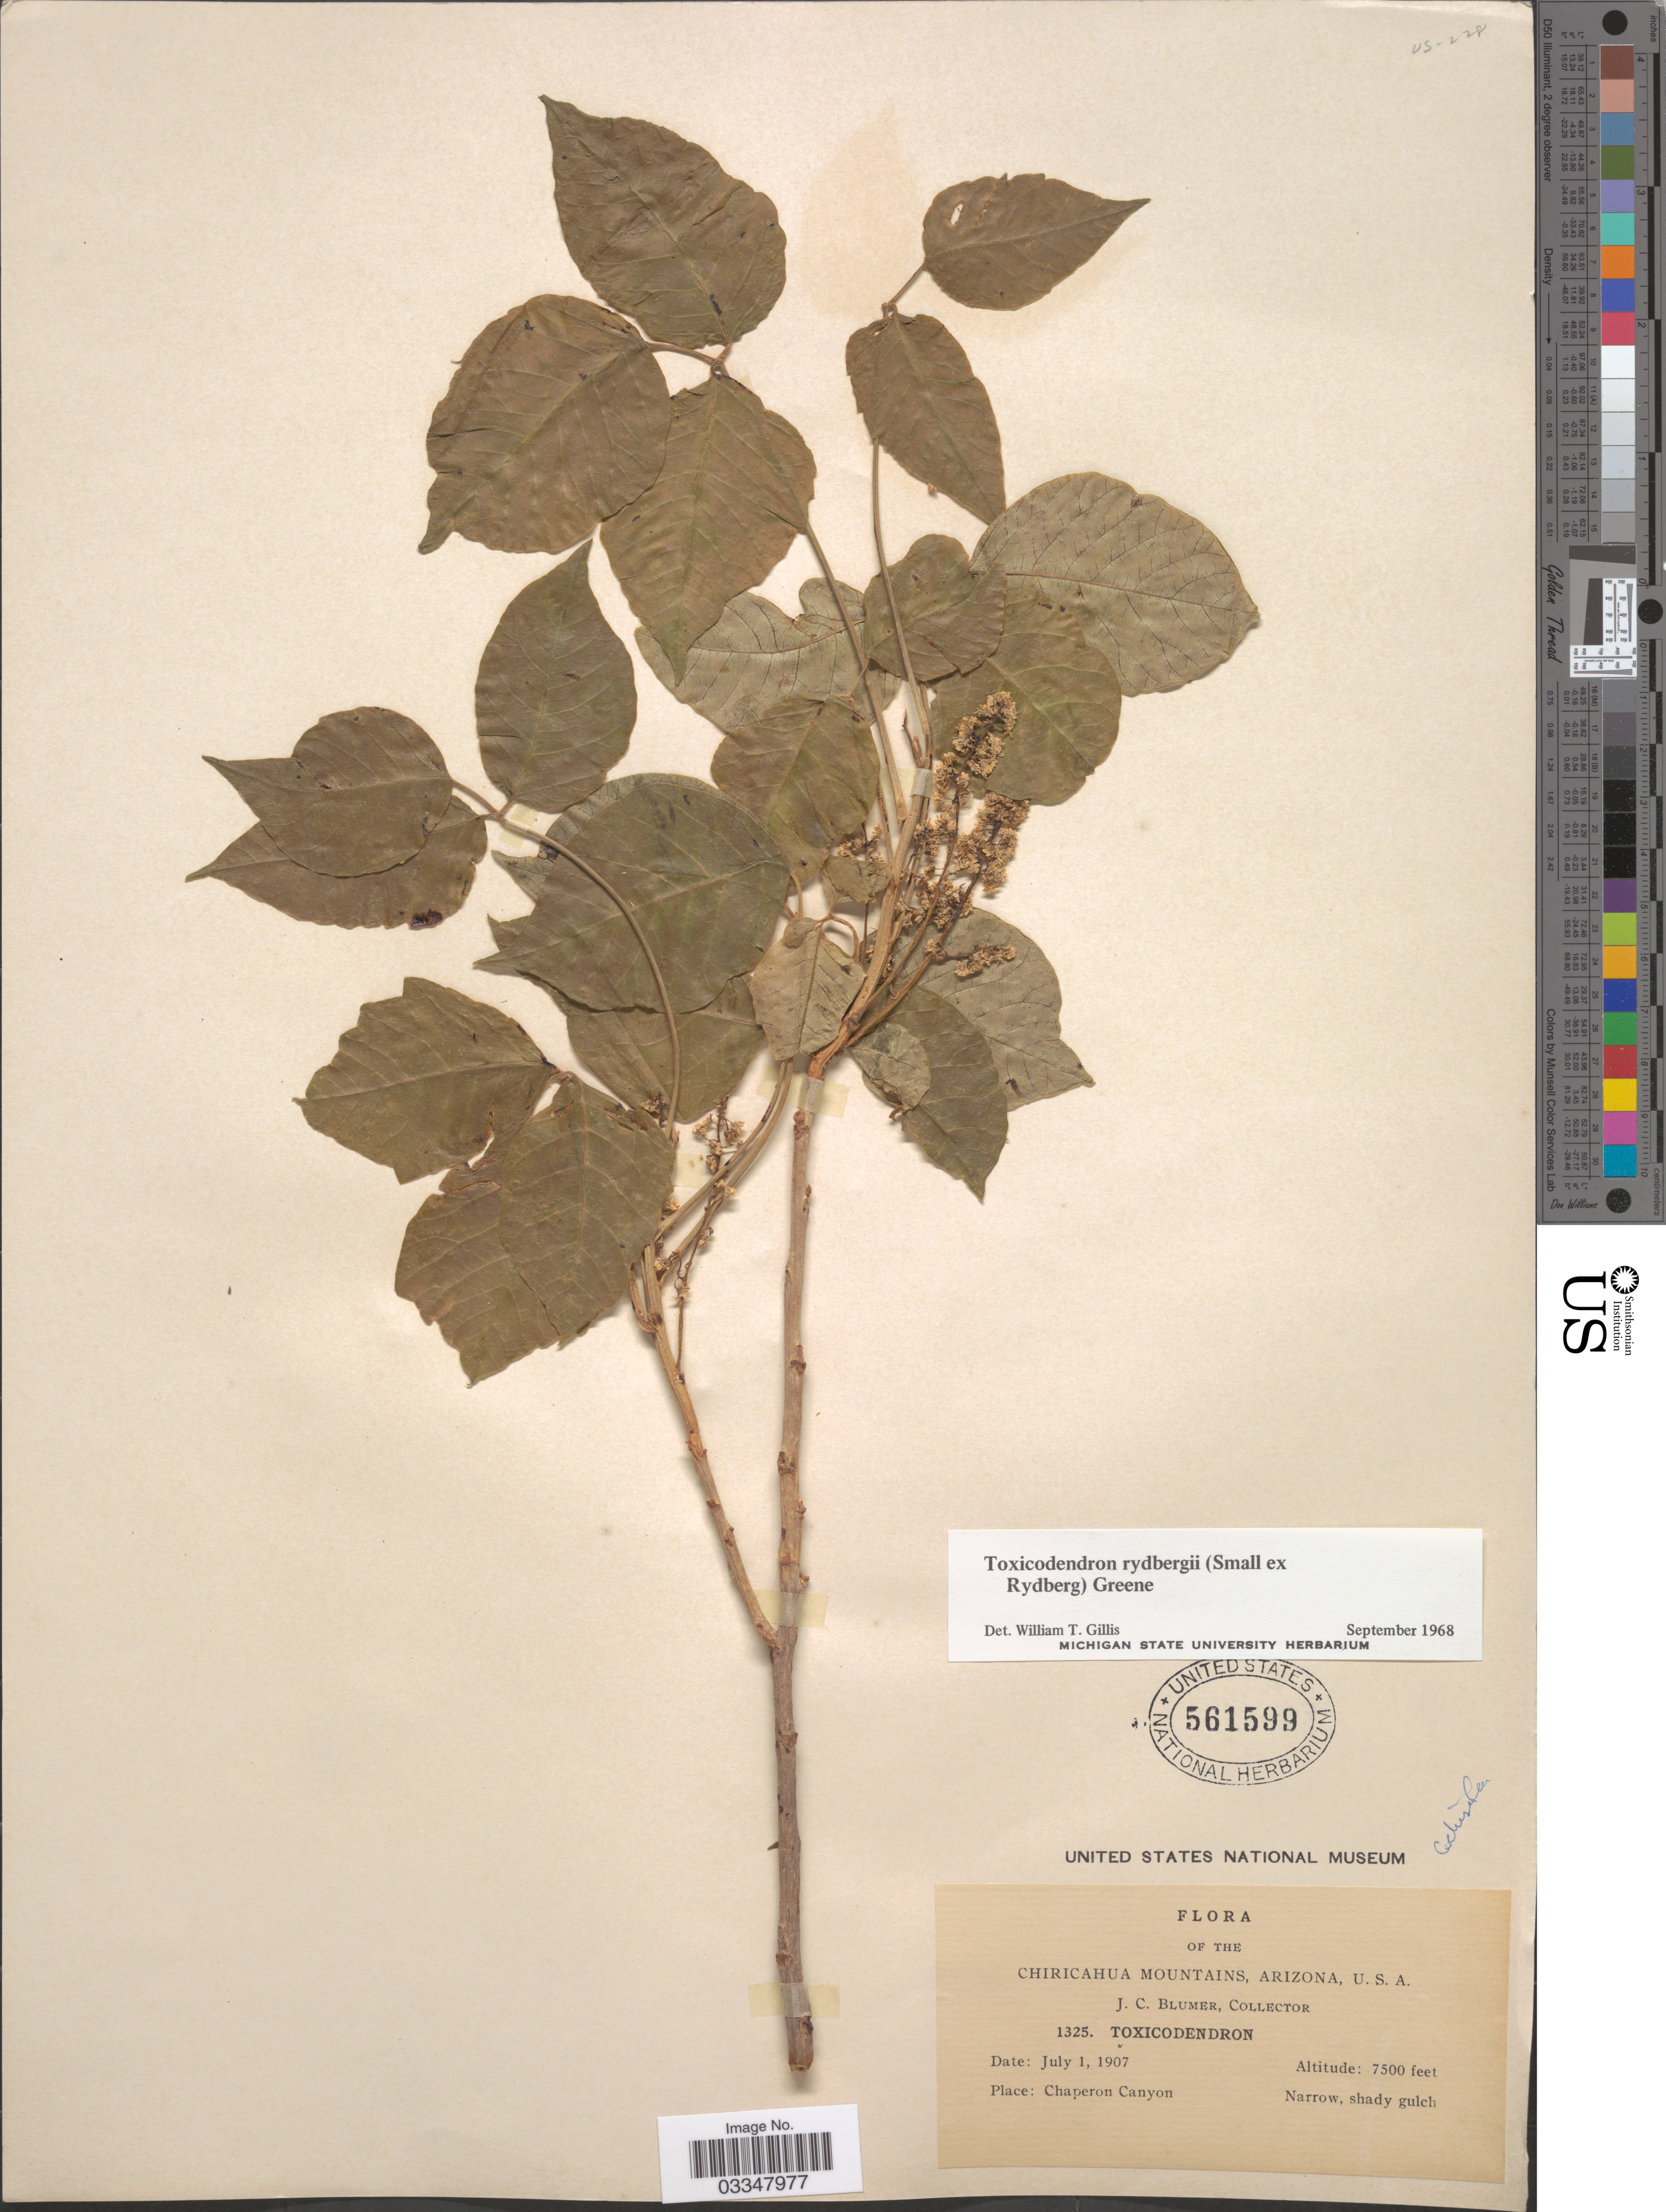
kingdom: Plantae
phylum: Tracheophyta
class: Magnoliopsida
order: Sapindales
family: Anacardiaceae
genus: Toxicodendron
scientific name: Toxicodendron radicans subsp. rydbergii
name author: (Small & Rydb.) Á. Löve & D. Löve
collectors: J. C. Blumer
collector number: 1325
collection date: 1907-07-01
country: United States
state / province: Arizona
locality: Chiricahua Mountains. Chaperon Canyon.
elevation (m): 2286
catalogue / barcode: US 561599